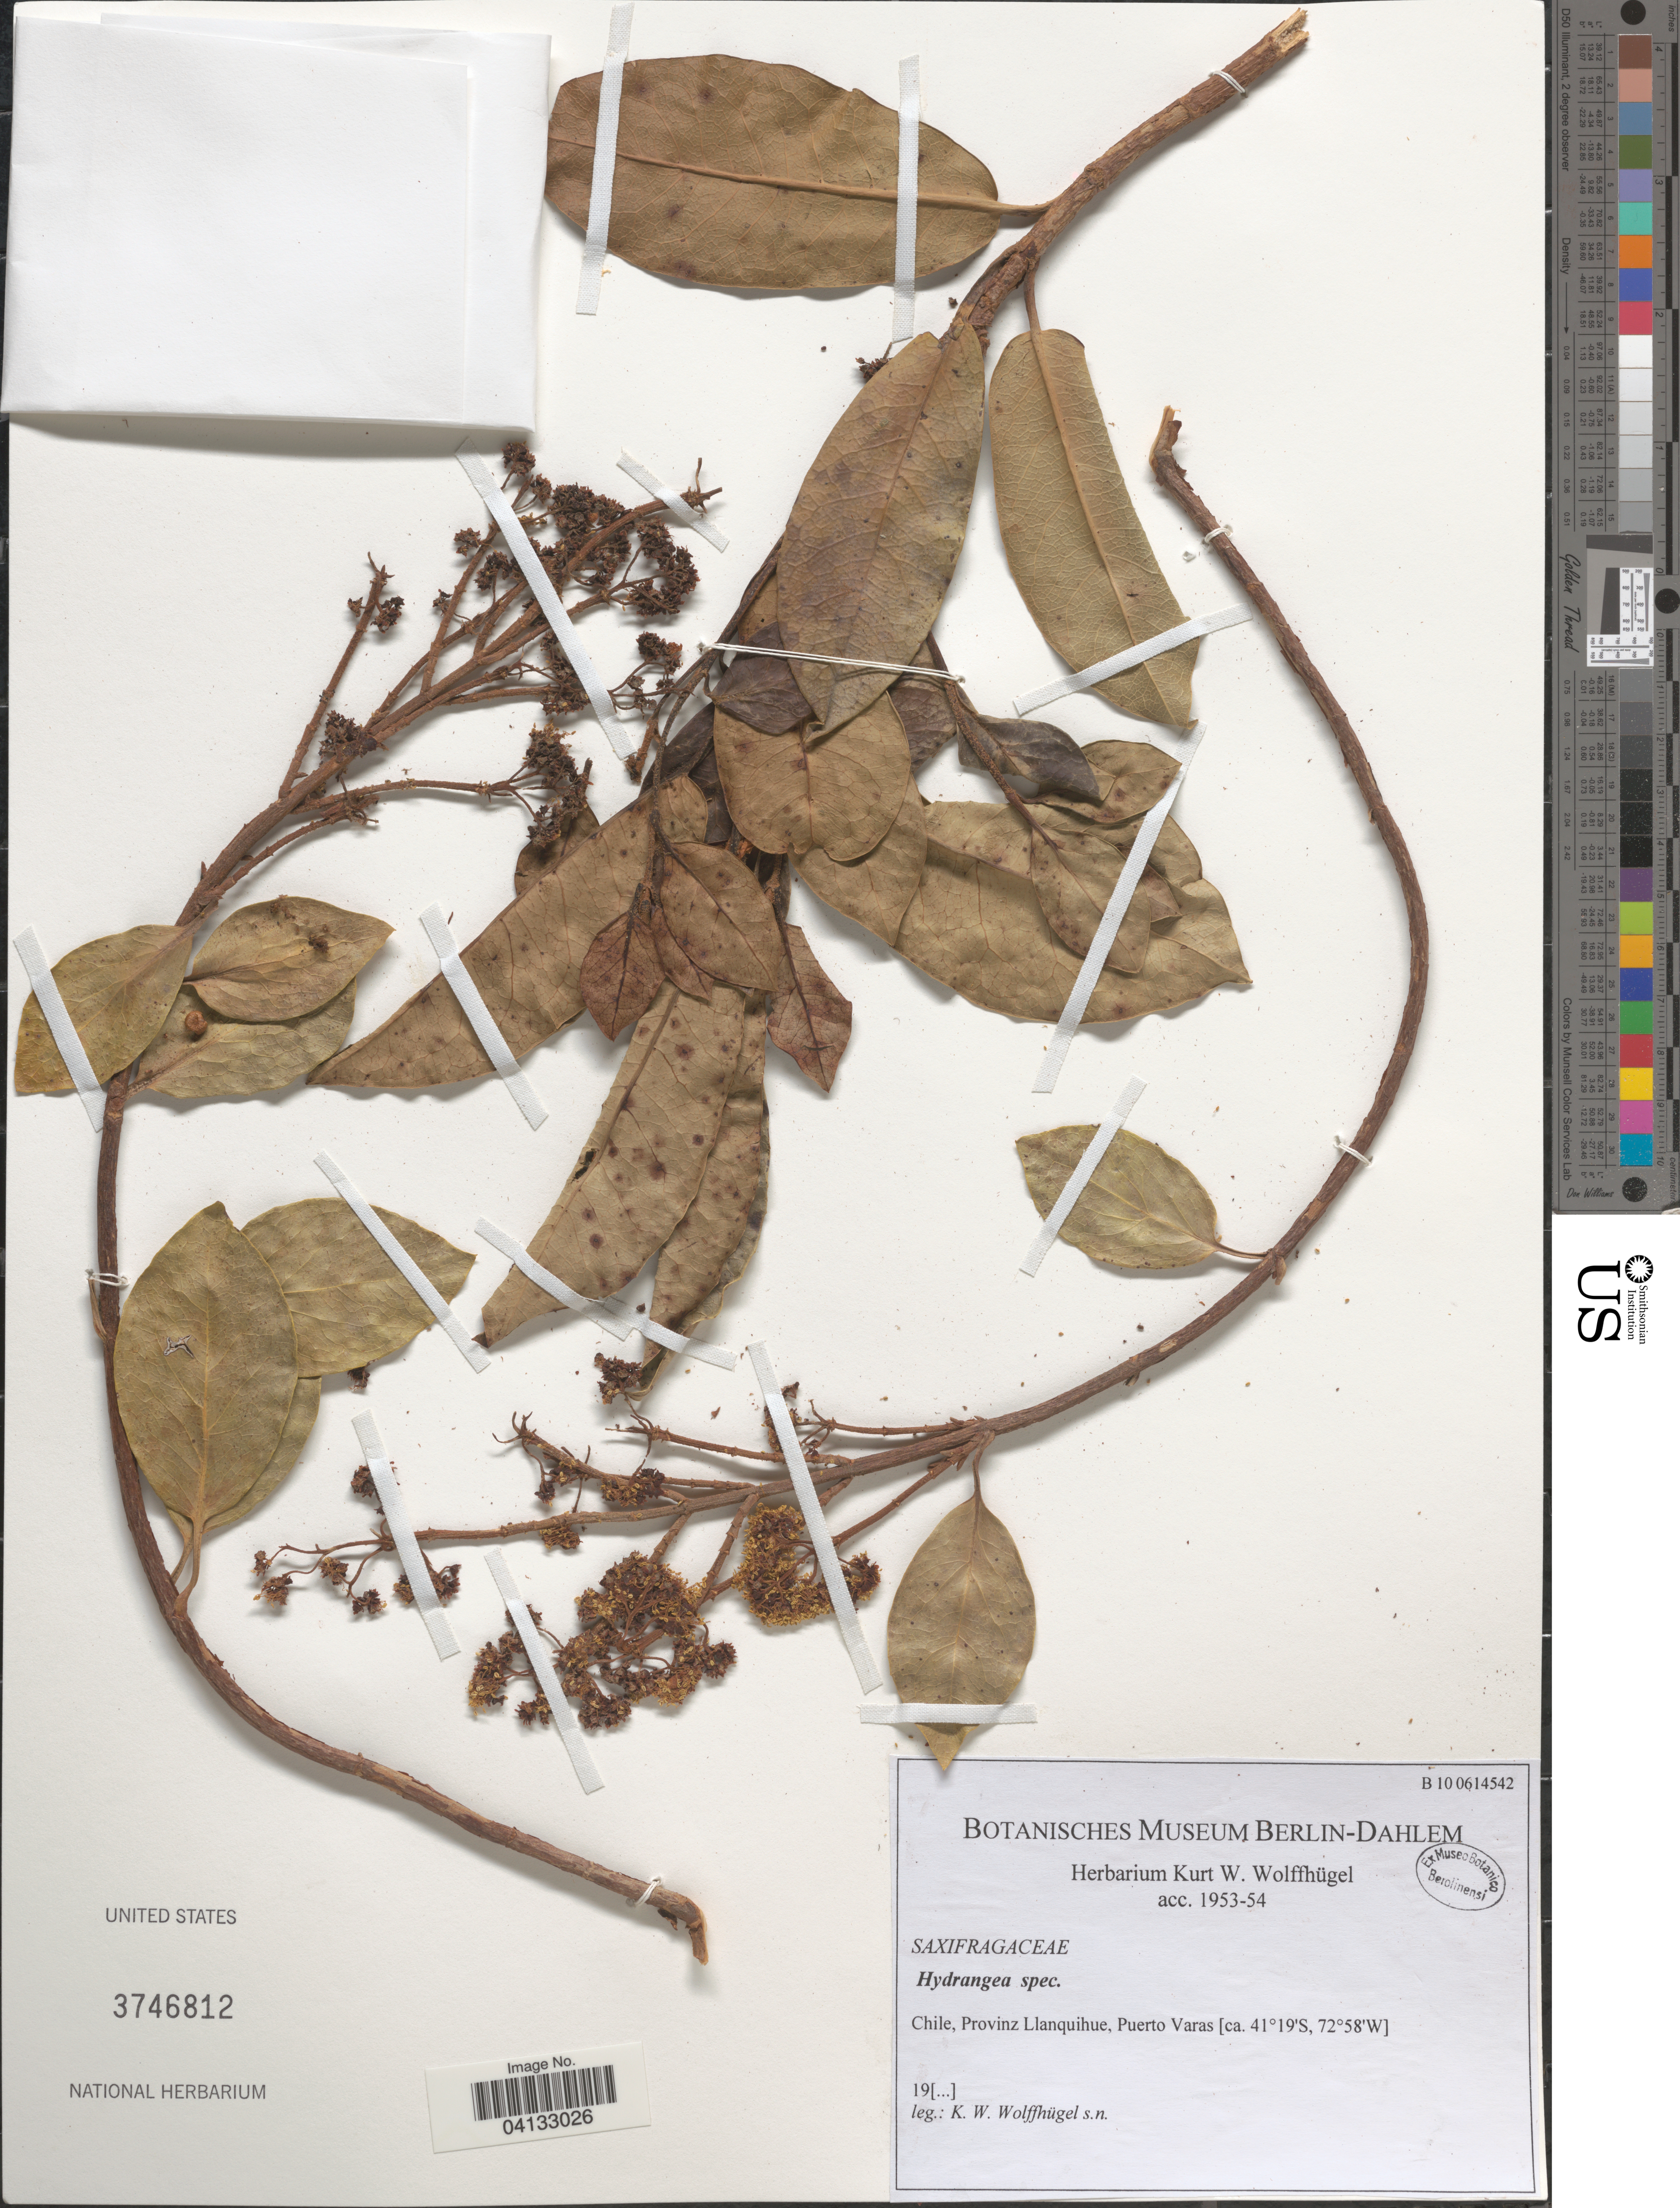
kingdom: Plantae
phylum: Tracheophyta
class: Magnoliopsida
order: Cornales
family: Hydrangeaceae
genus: Hydrangea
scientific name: Hydrangea sp.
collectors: K. Wolffhugel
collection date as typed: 19[...]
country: Chile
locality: Provinz Llanquihue, Puerto Varas.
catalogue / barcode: US 3746812